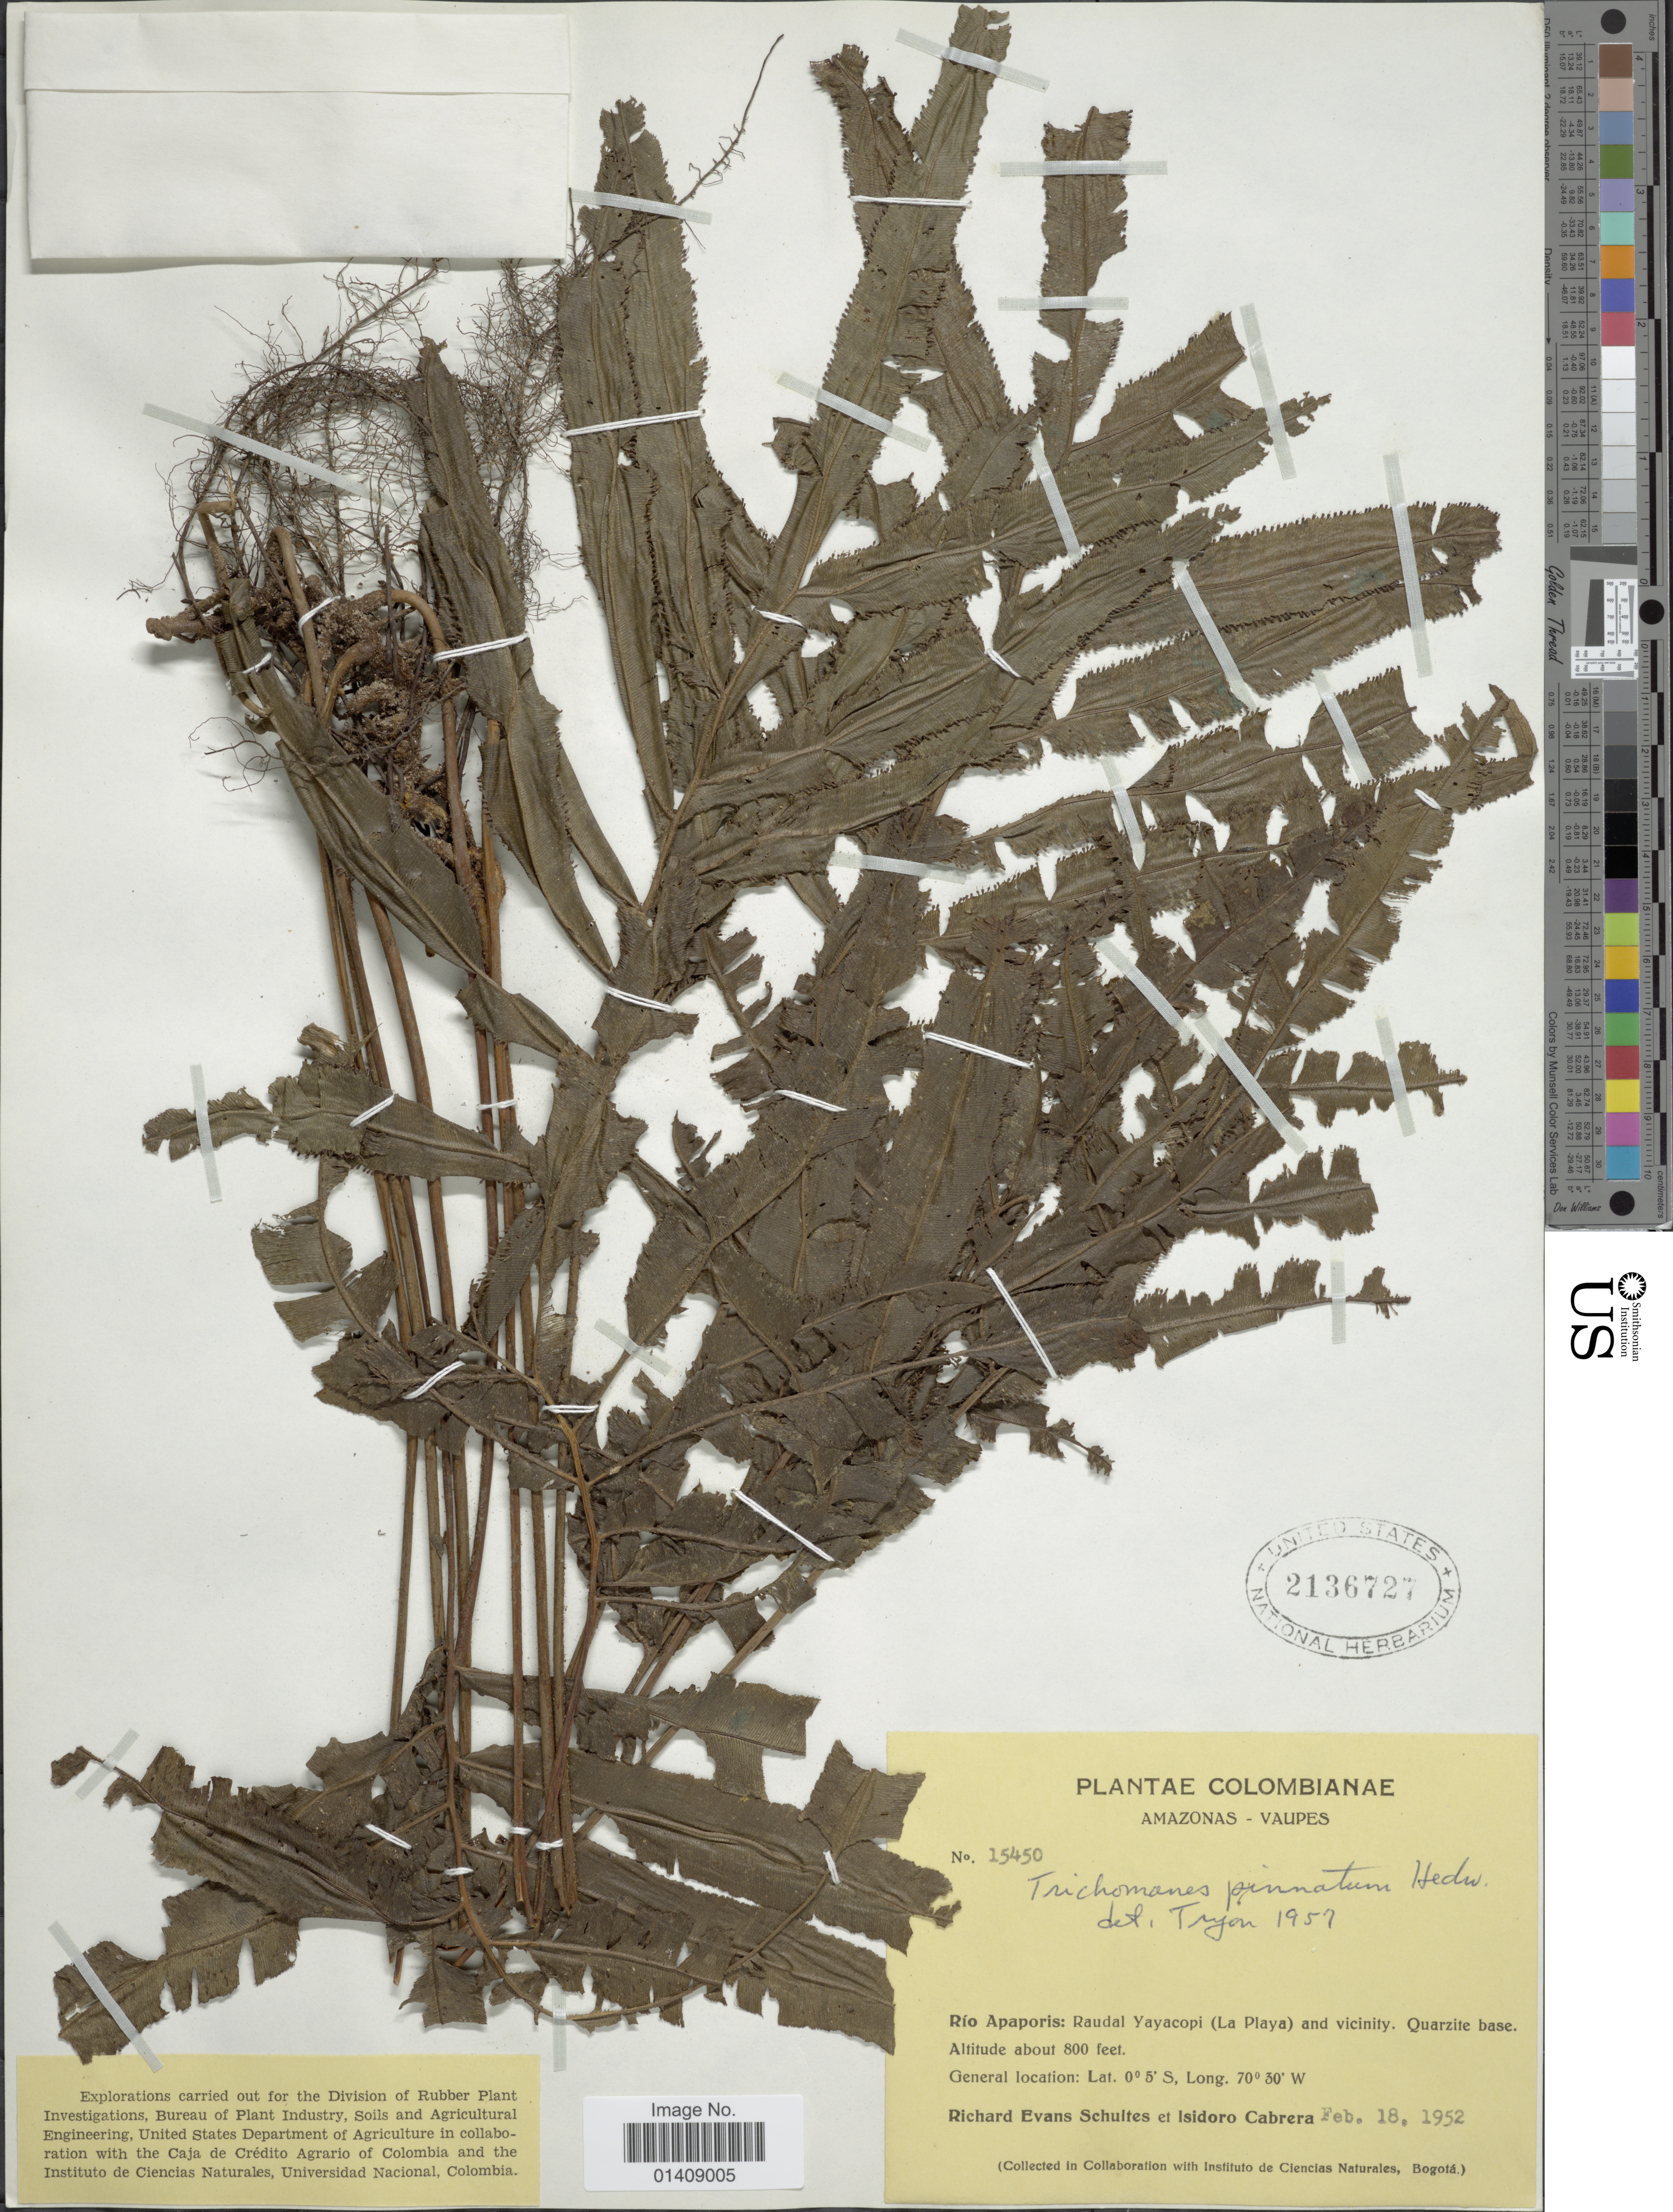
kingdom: Plantae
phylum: Tracheophyta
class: Polypodiopsida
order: Hymenophyllales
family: Hymenophyllaceae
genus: Trichomanes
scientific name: Trichomanes longifolium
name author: Desv.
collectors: R. E. Schultes & I. Cabrera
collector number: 15450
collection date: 1952-02-18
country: Colombia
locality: Amazonas - Vaupes, Rio Apaporis: Raudal Yaycopi (La Playa) and vicinity. Quarzite base.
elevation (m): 244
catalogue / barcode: US 2136727